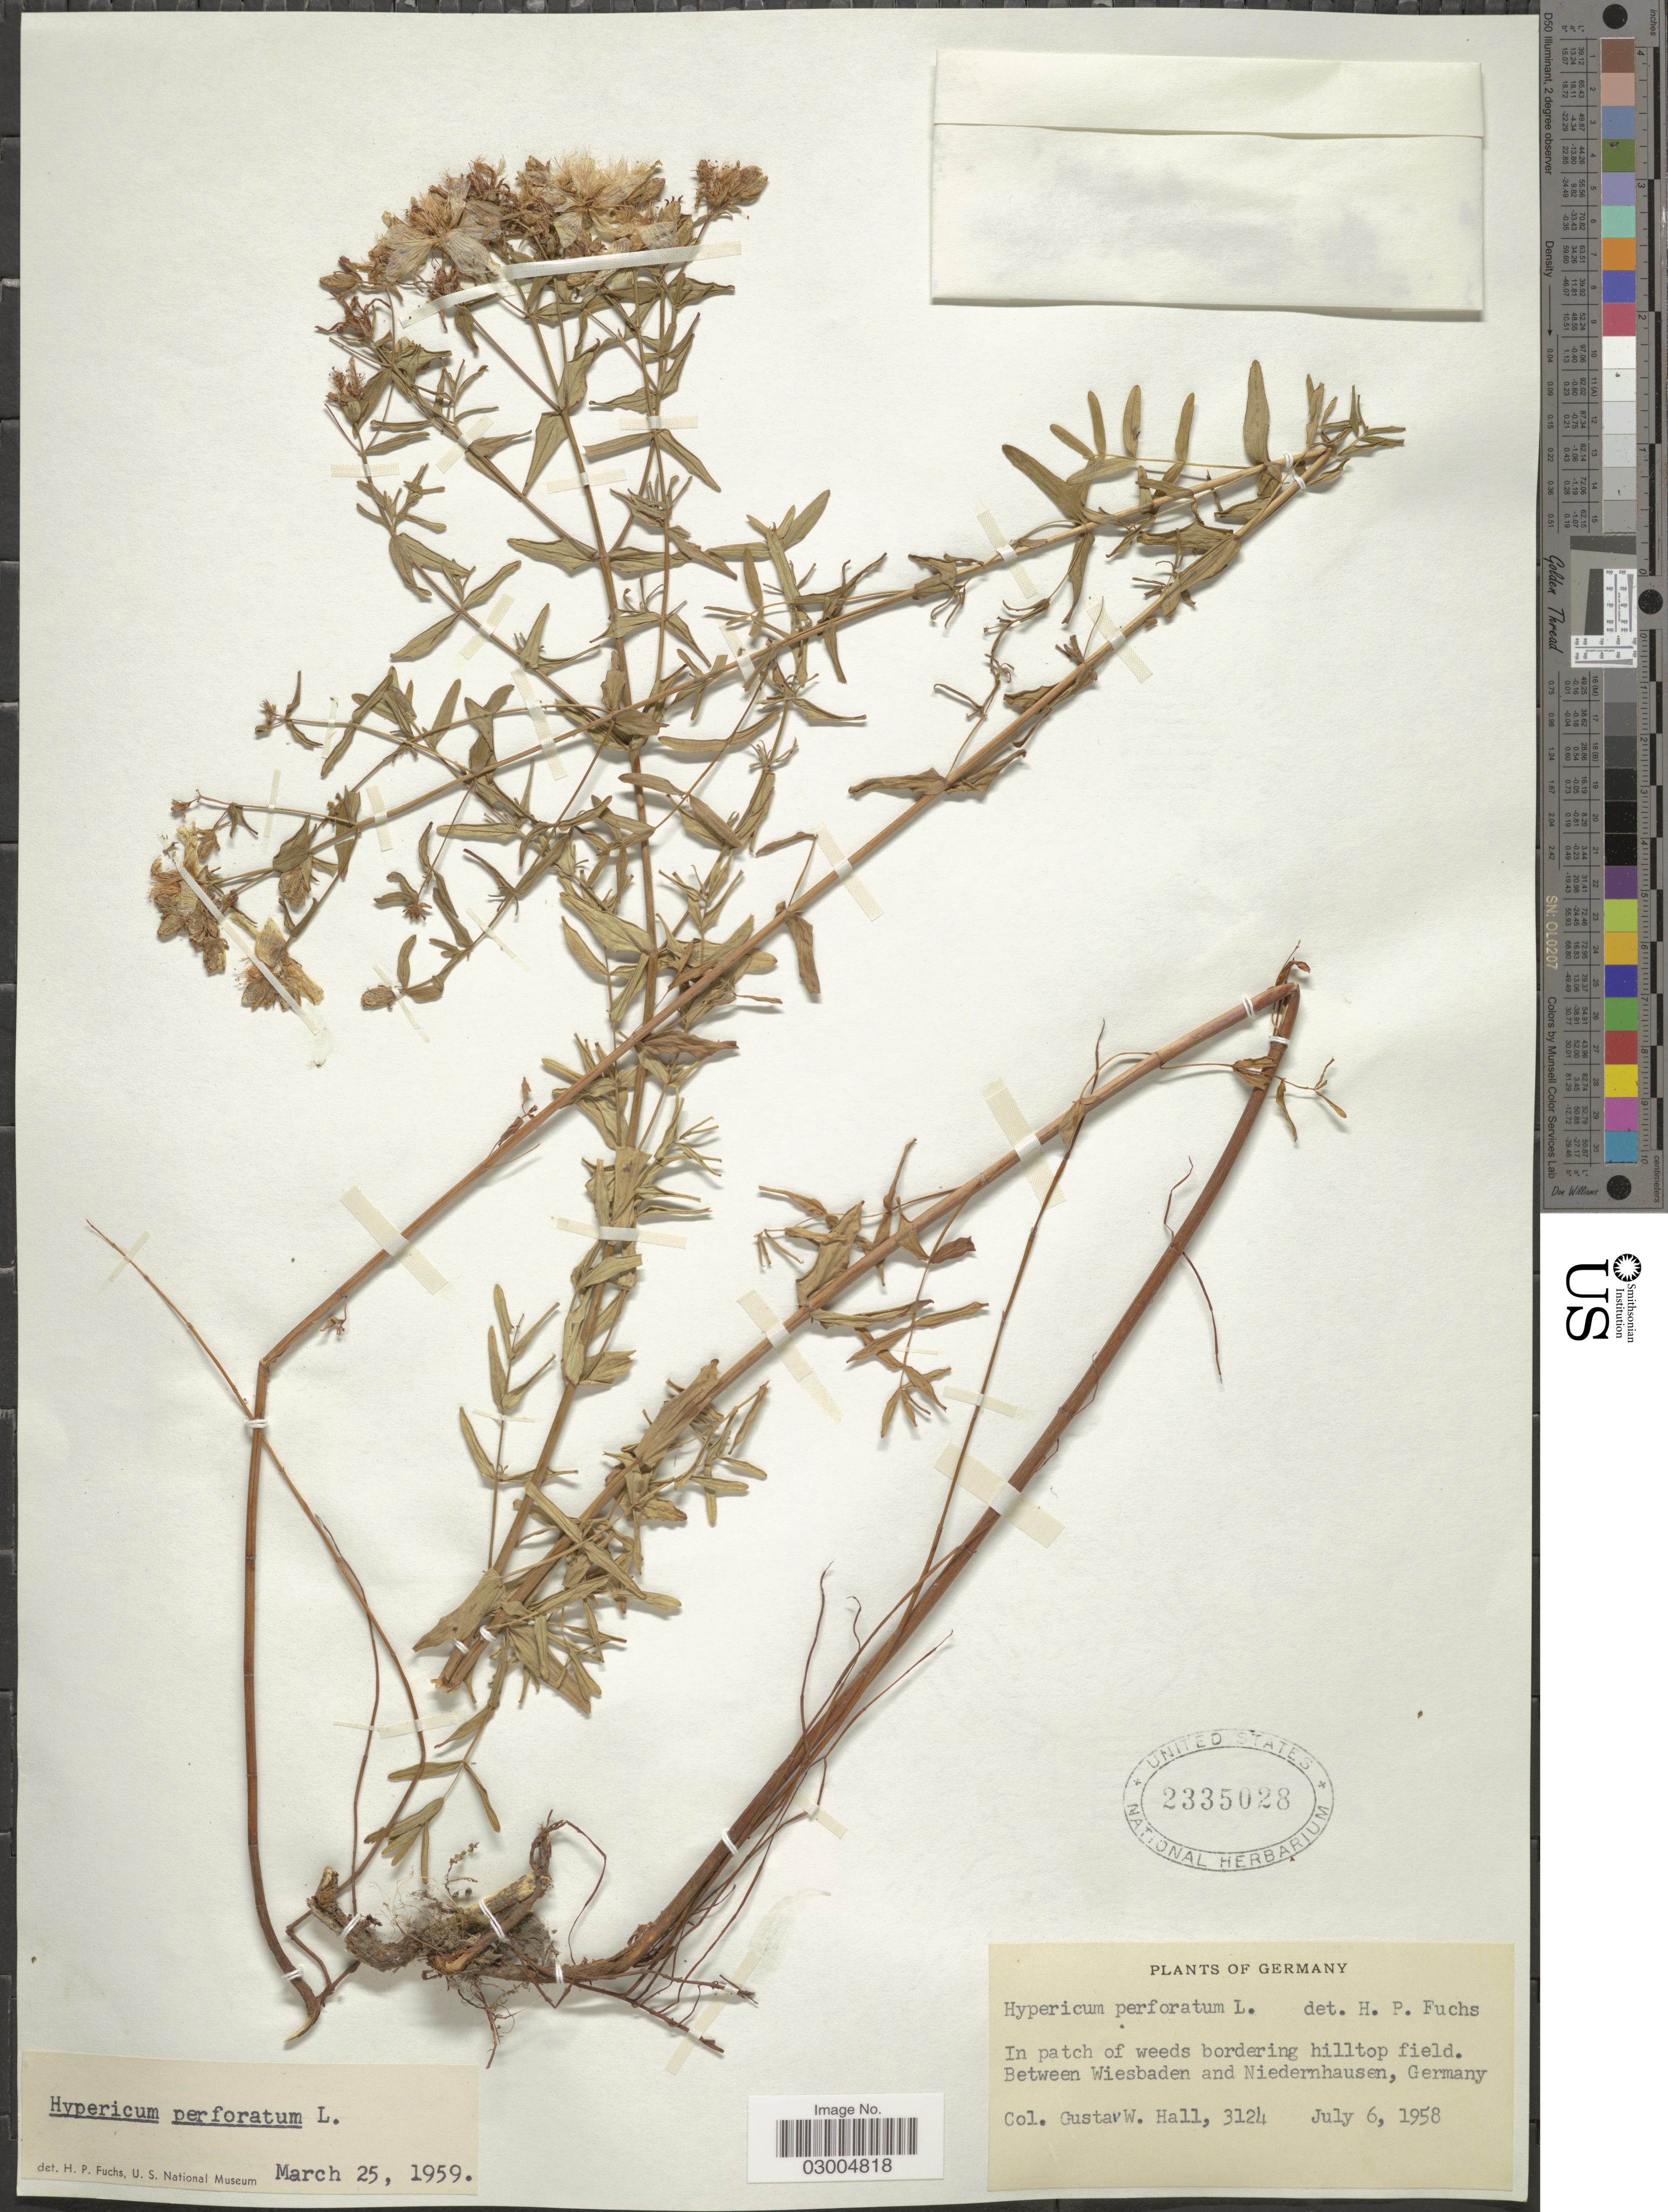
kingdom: Plantae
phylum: Tracheophyta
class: Magnoliopsida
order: Malpighiales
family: Hypericaceae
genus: Hypericum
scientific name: Hypericum perforatum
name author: L.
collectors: G. Hall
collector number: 3124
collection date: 1958-07-06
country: Germany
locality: In patch of weeds bordering hilltop field. Between Wiesbaden and Niedernhausen.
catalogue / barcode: US 2335028